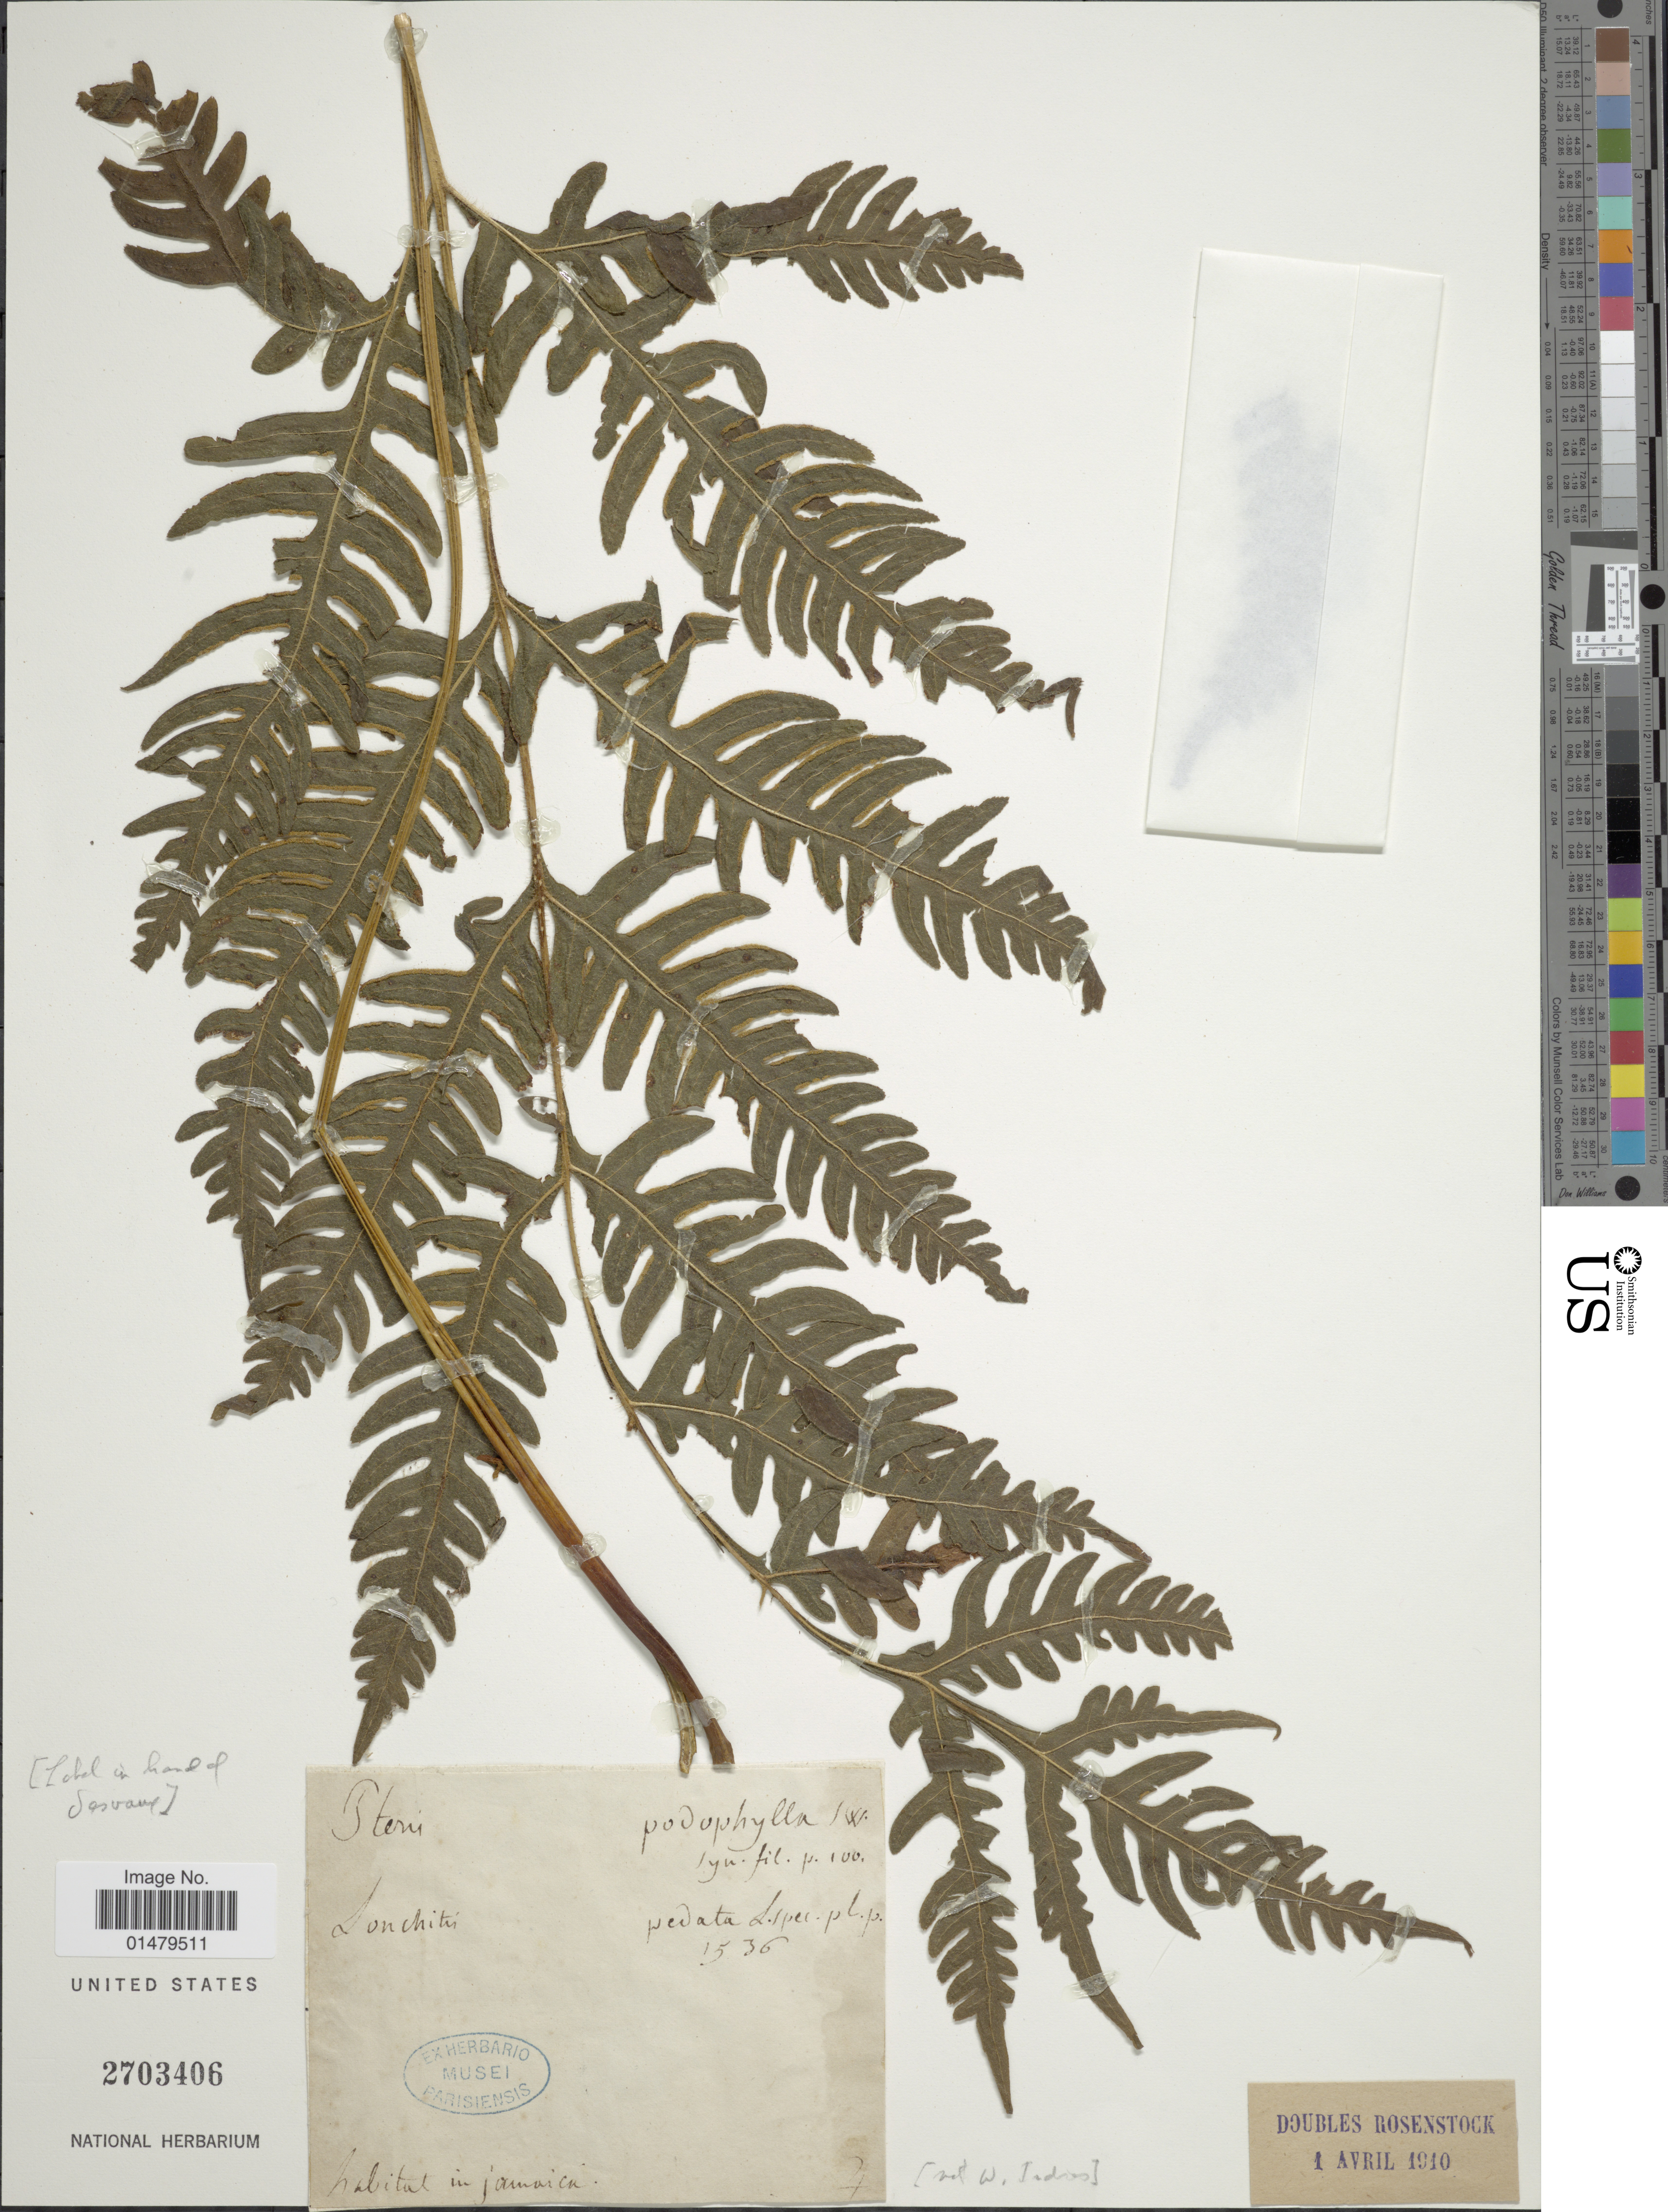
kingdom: Plantae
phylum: Tracheophyta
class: Polypodiopsida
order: Polypodiales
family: Pteridaceae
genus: Pteris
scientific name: Pteris lechleri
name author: Mett.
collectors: D. Rosenstock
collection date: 1910-04-01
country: Jamaica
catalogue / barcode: US 2703406